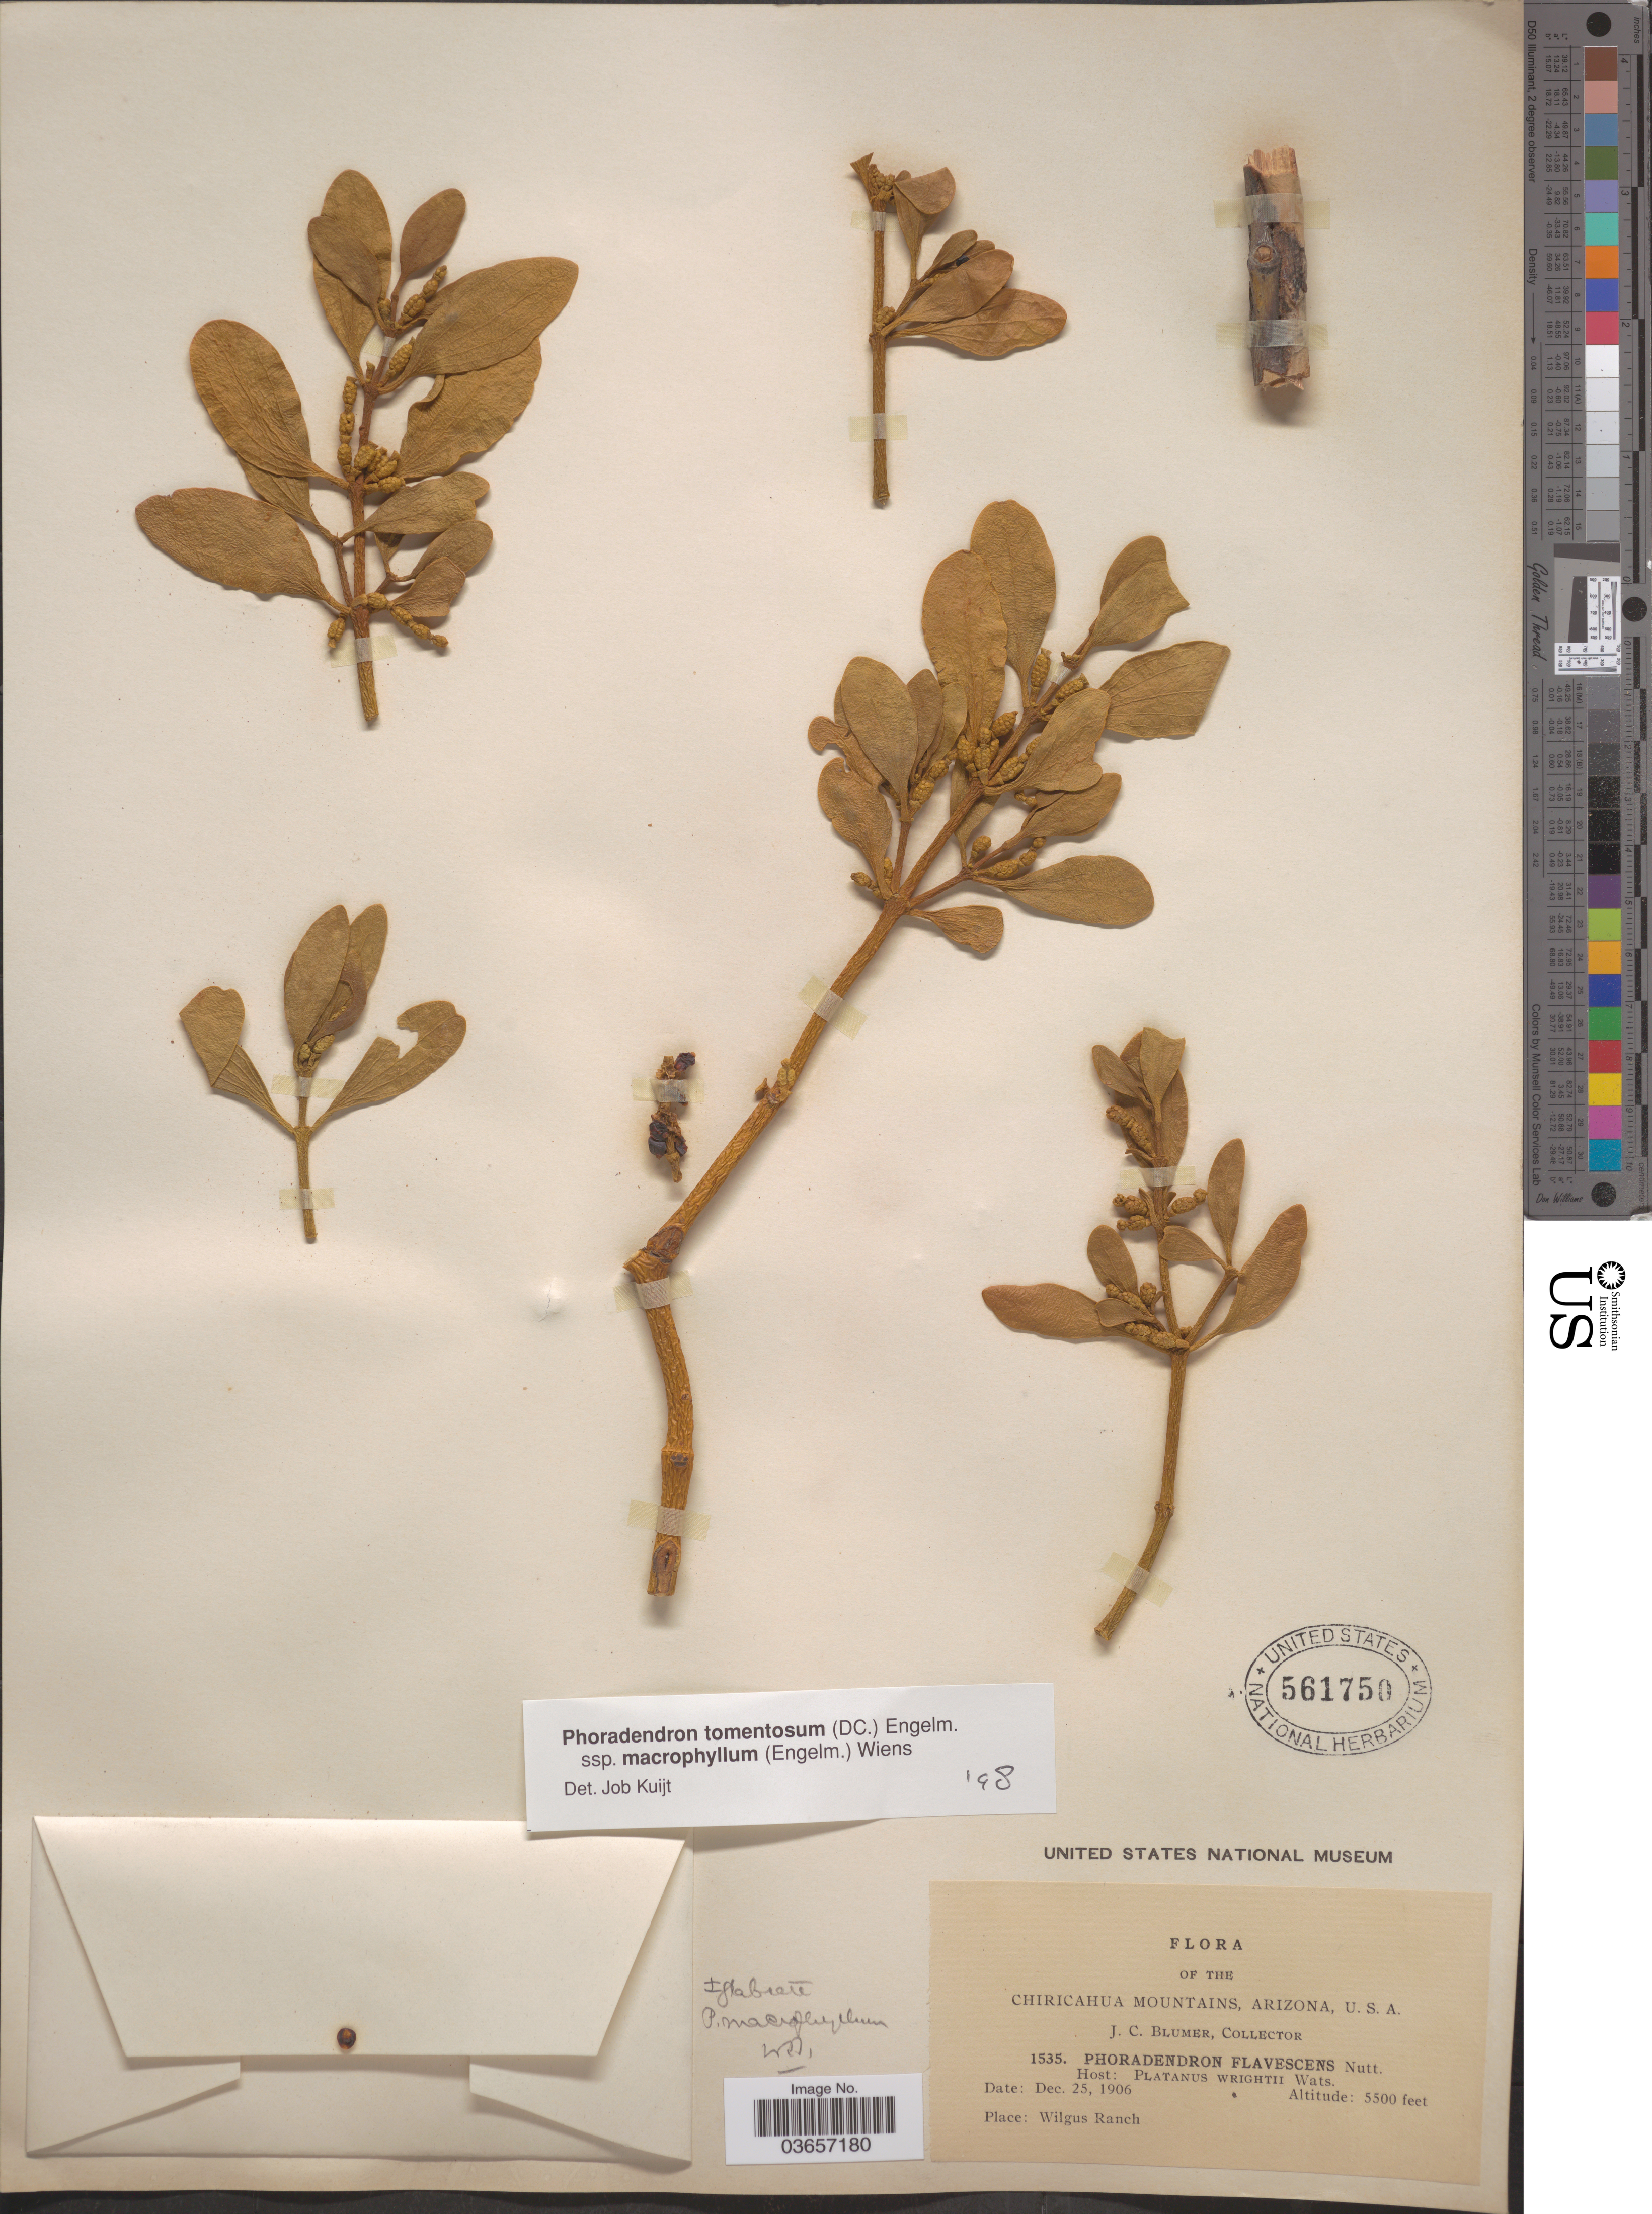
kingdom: Plantae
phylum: Tracheophyta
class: Magnoliopsida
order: Santalales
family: Viscaceae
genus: Phoradendron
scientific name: Phoradendron tomentosum subsp. macrophyllum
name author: DC.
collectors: J. C. Blumer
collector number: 1535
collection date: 1906-12-25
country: United States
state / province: Arizona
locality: Chiricahua Mountains. U.S.A. Wilgus Ranch.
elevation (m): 1676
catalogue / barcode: US 561750